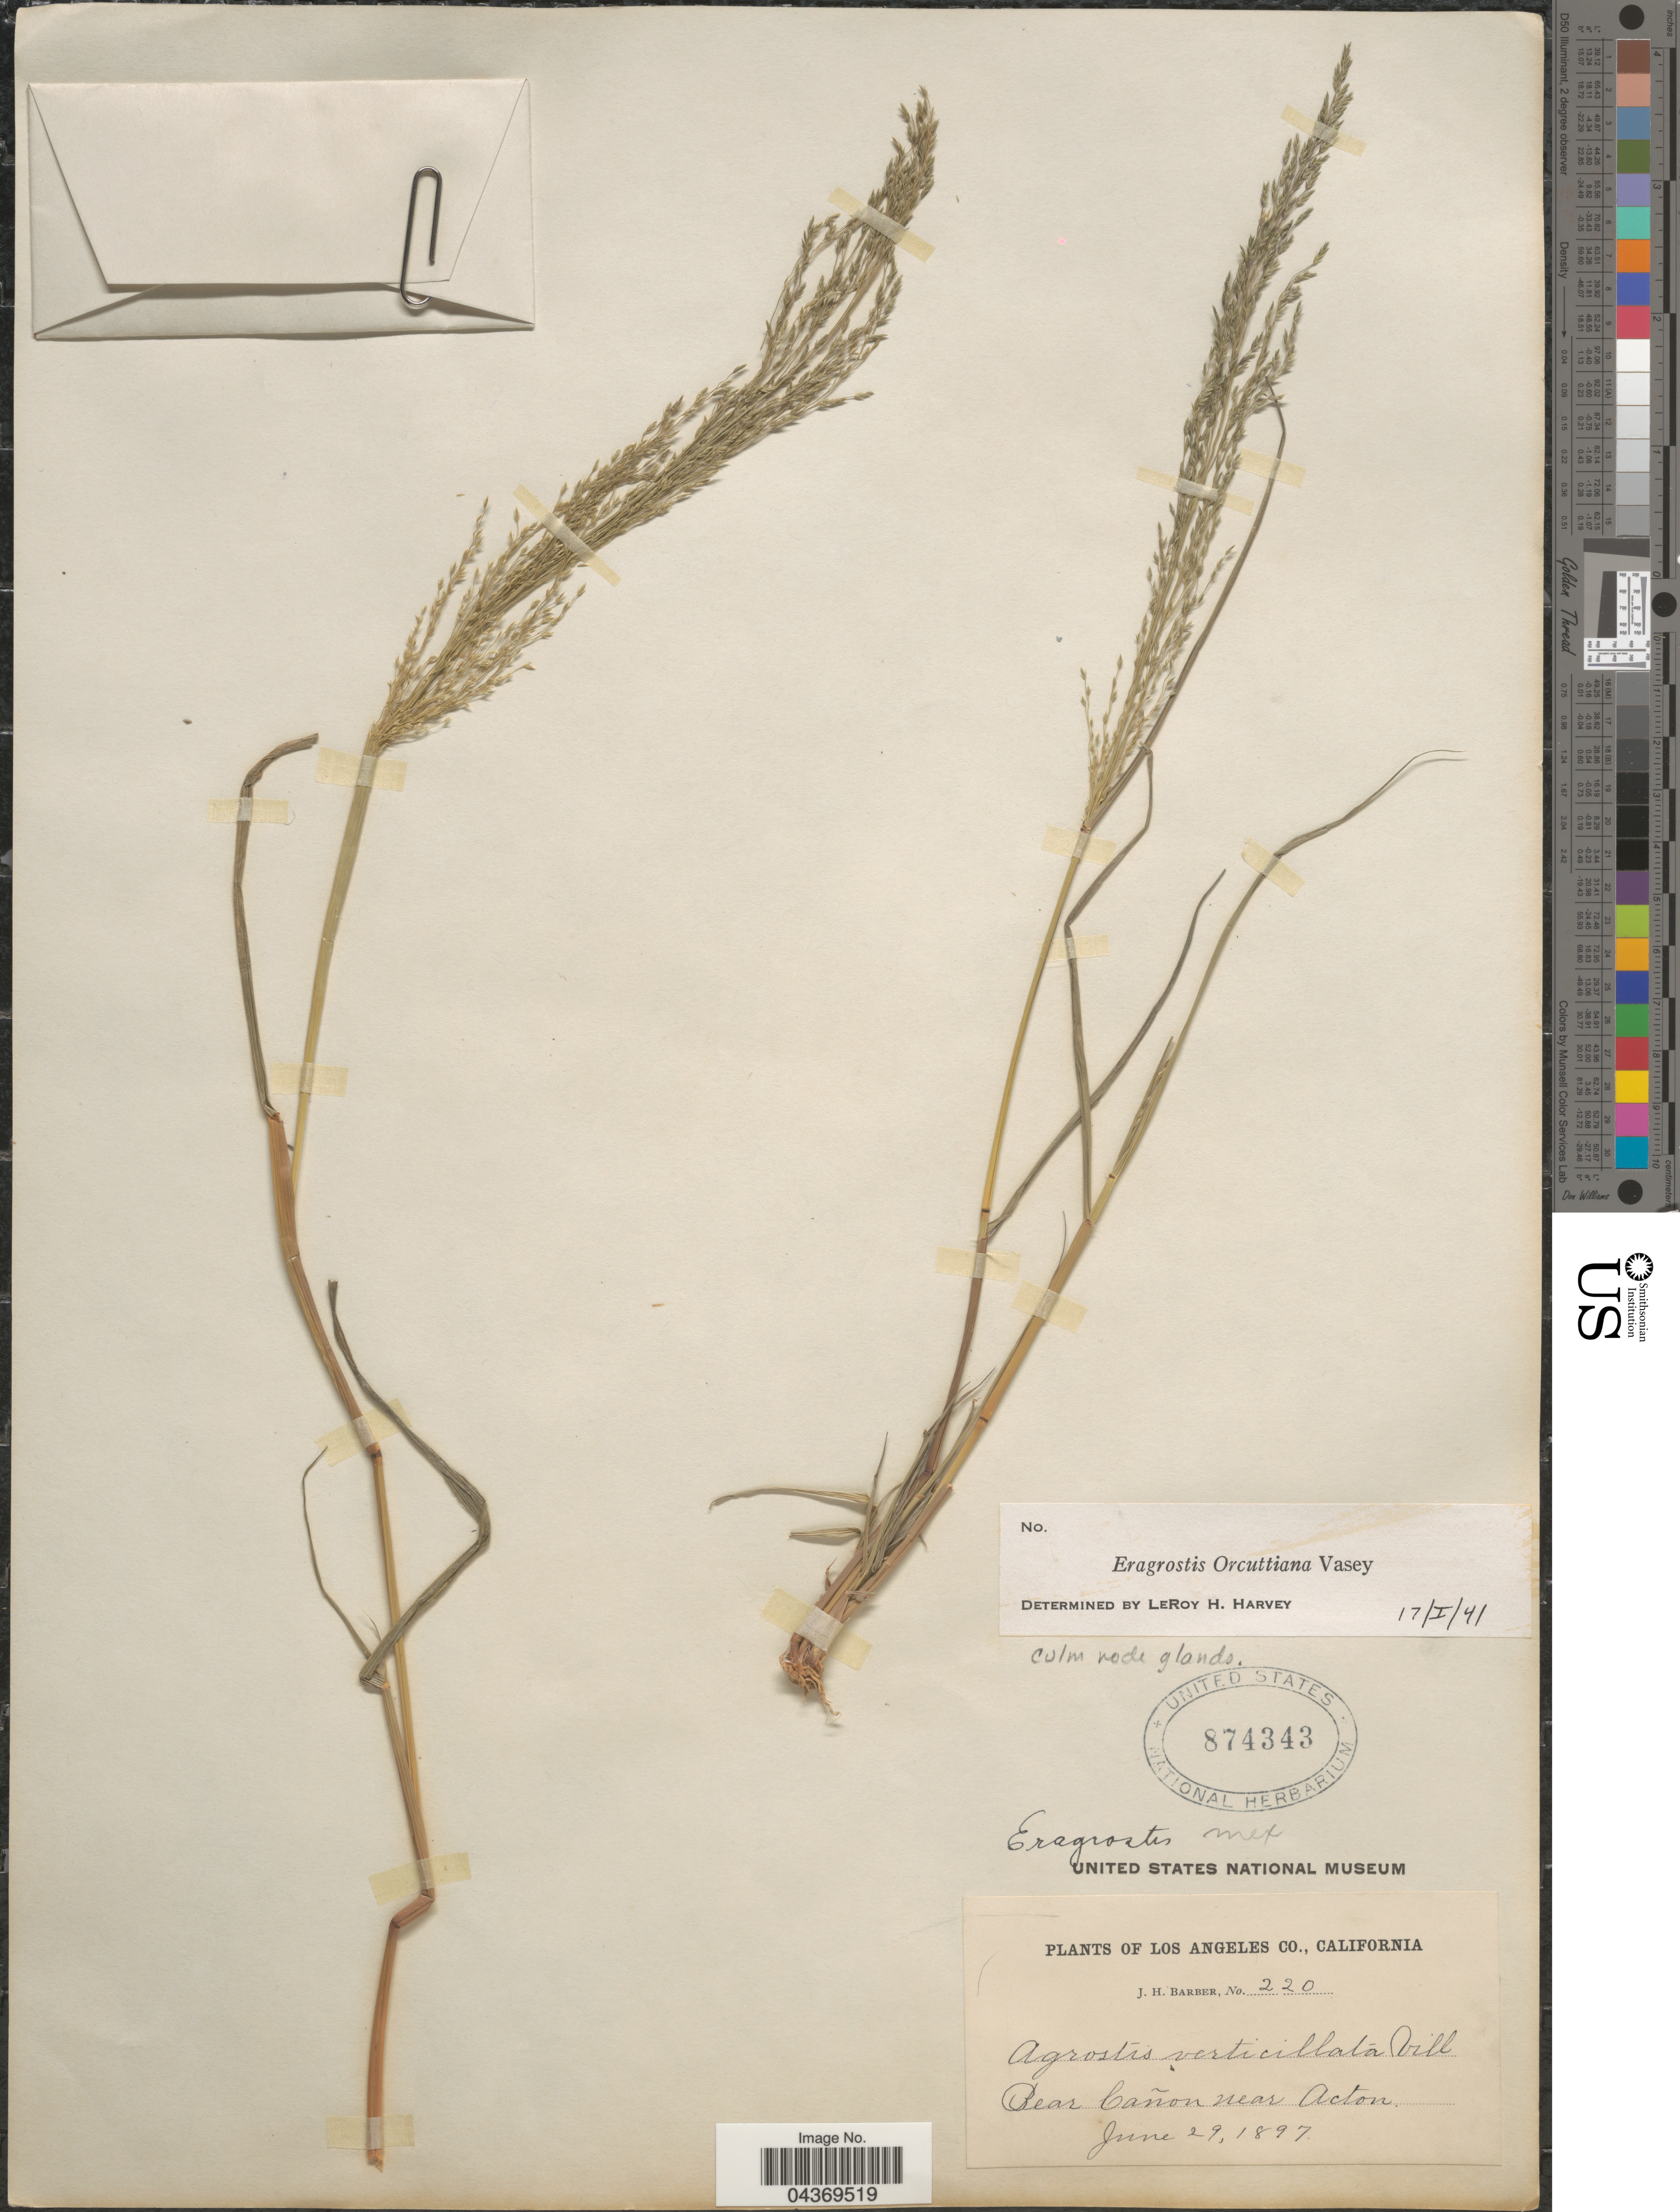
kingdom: Plantae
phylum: Tracheophyta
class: Liliopsida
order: Poales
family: Poaceae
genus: Eragrostis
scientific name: Eragrostis mexicana subsp. virescens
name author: (J. Presl) S.D. Koch & Sánchez Vega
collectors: J. Barber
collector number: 220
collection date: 1897-06-29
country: United States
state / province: California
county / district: Los Angeles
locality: Los Angeles Co. Bear Cañon near Acton.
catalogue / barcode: US 874343